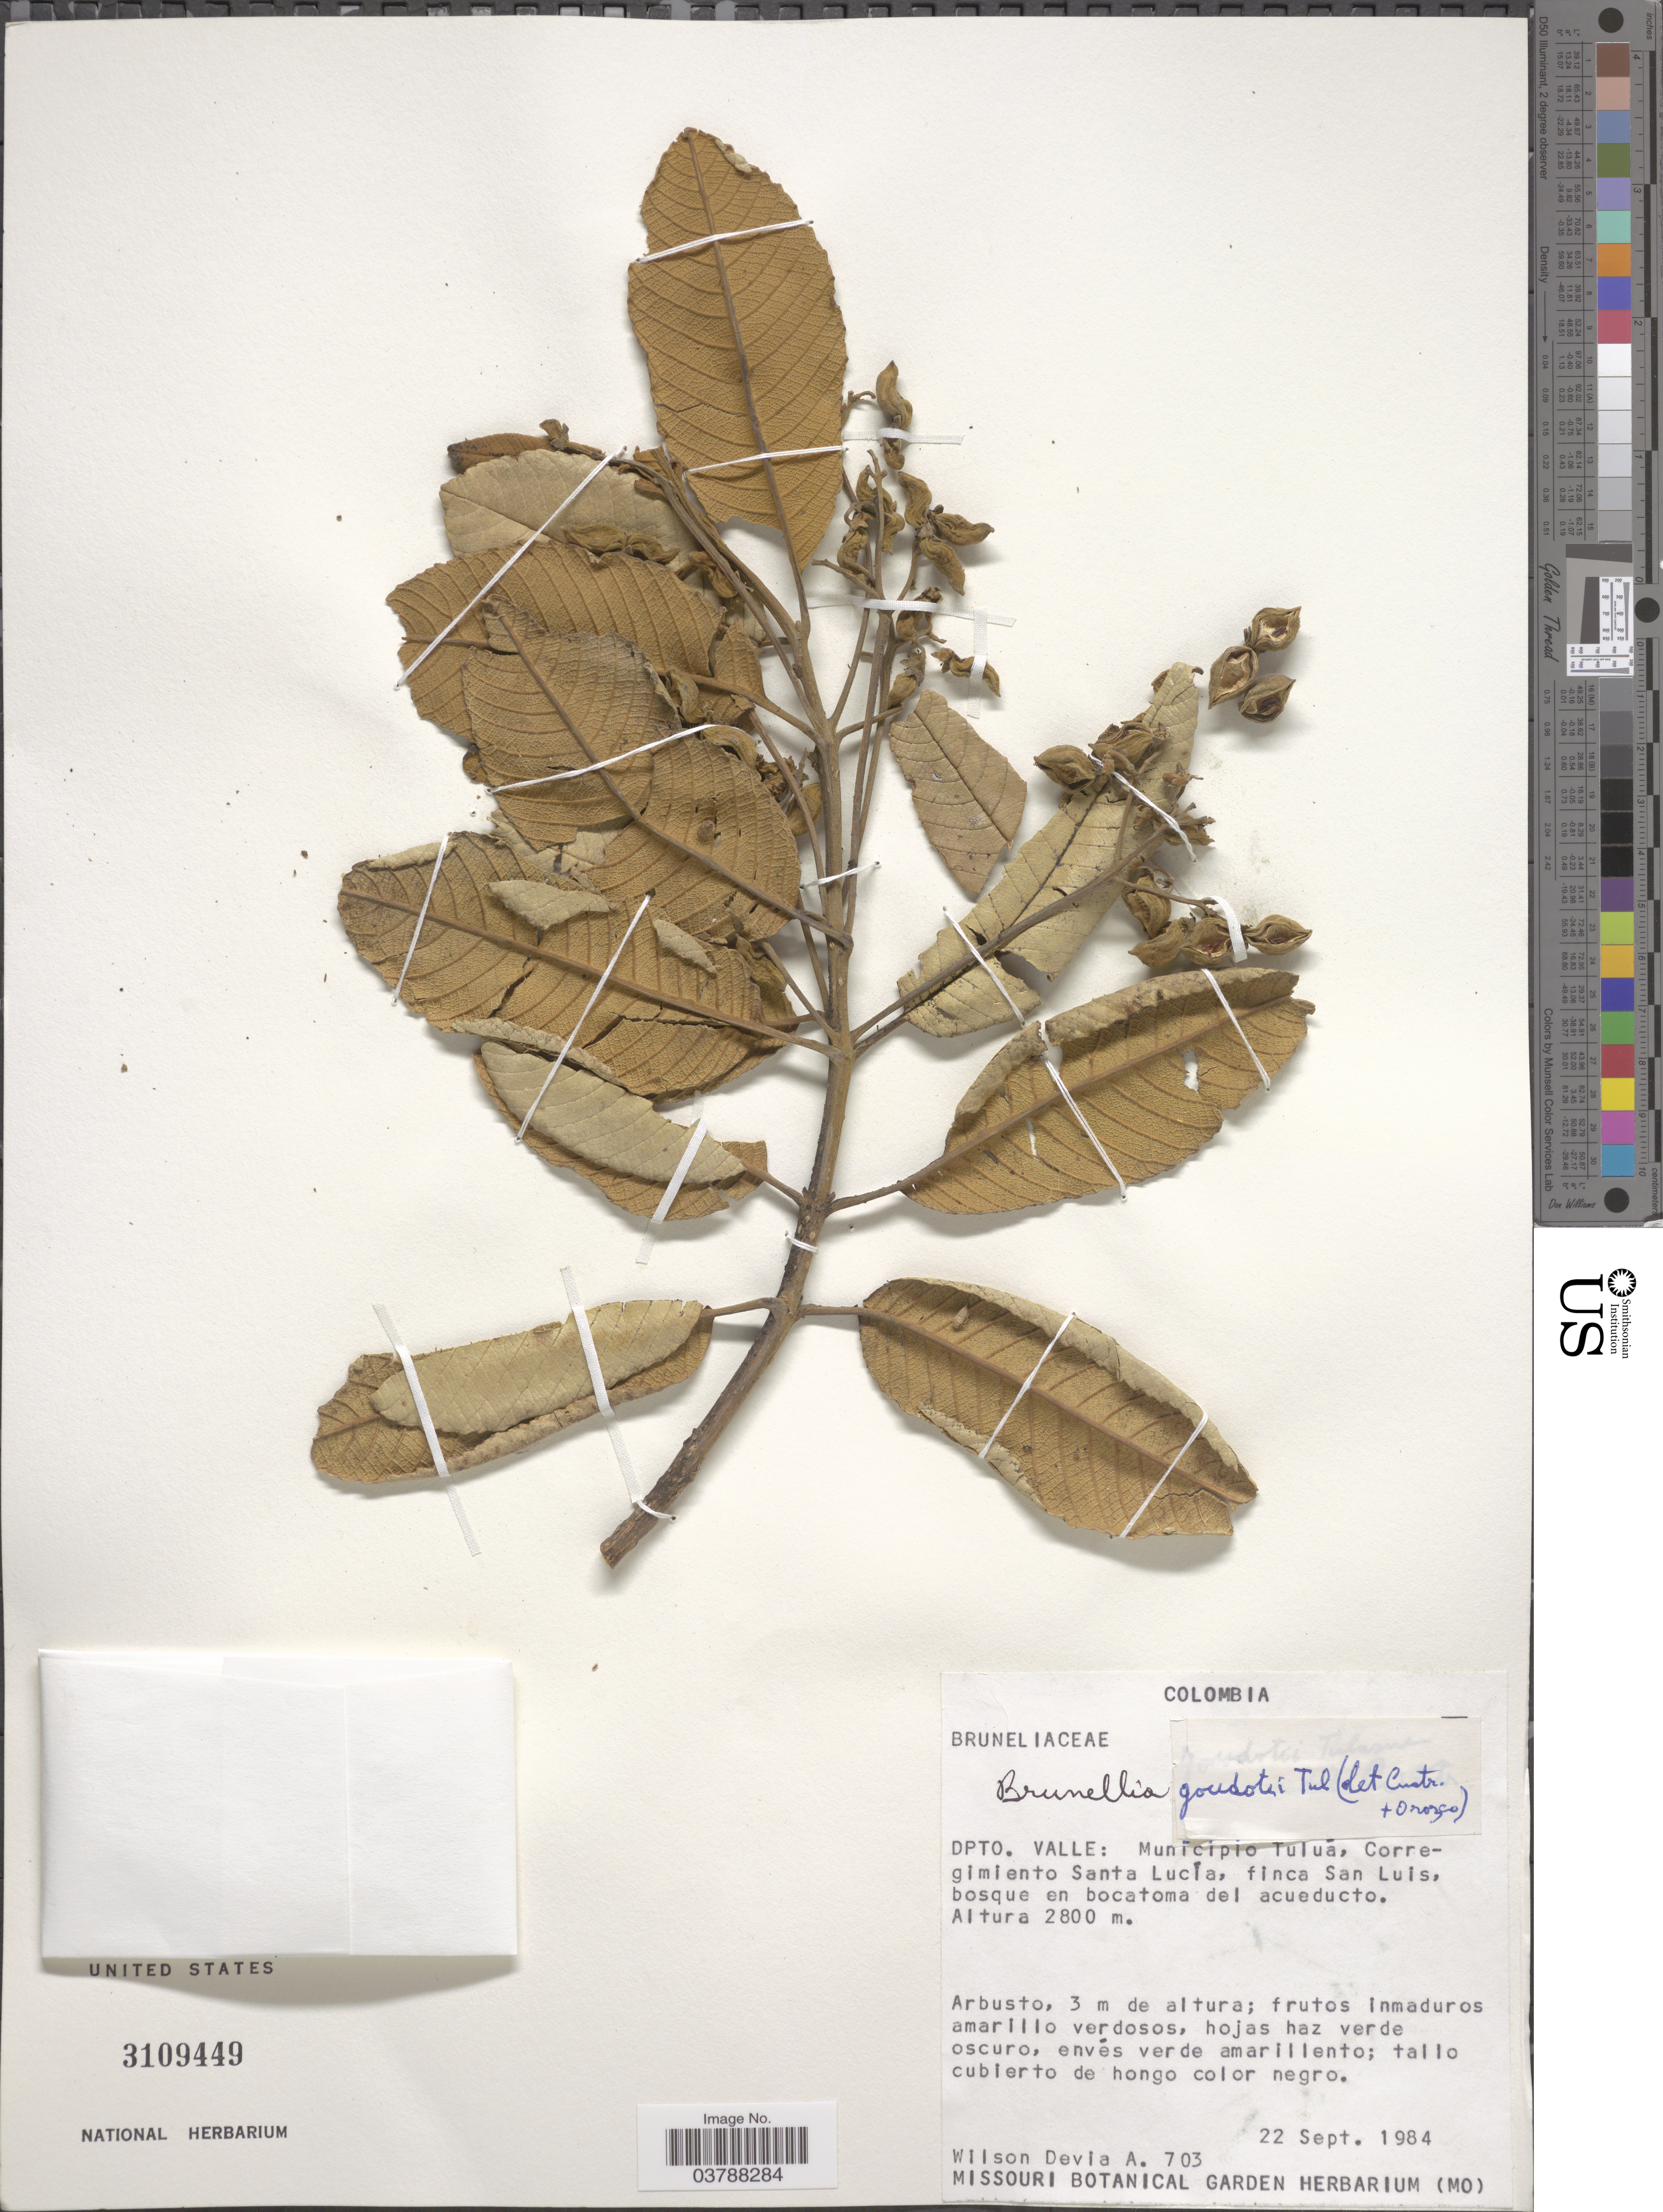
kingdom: Plantae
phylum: Tracheophyta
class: Magnoliopsida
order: Oxalidales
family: Brunelliaceae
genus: Brunellia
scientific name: Brunellia goudotii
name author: Tul.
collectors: W. Devia A.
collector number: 703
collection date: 1984-09-22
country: Colombia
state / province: Valle del Cauca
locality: Dpto. Valle: Munícipio Tuluá, Corregimiento Santa Lucía, finca San Luis.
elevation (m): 2800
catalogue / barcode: US 3109449